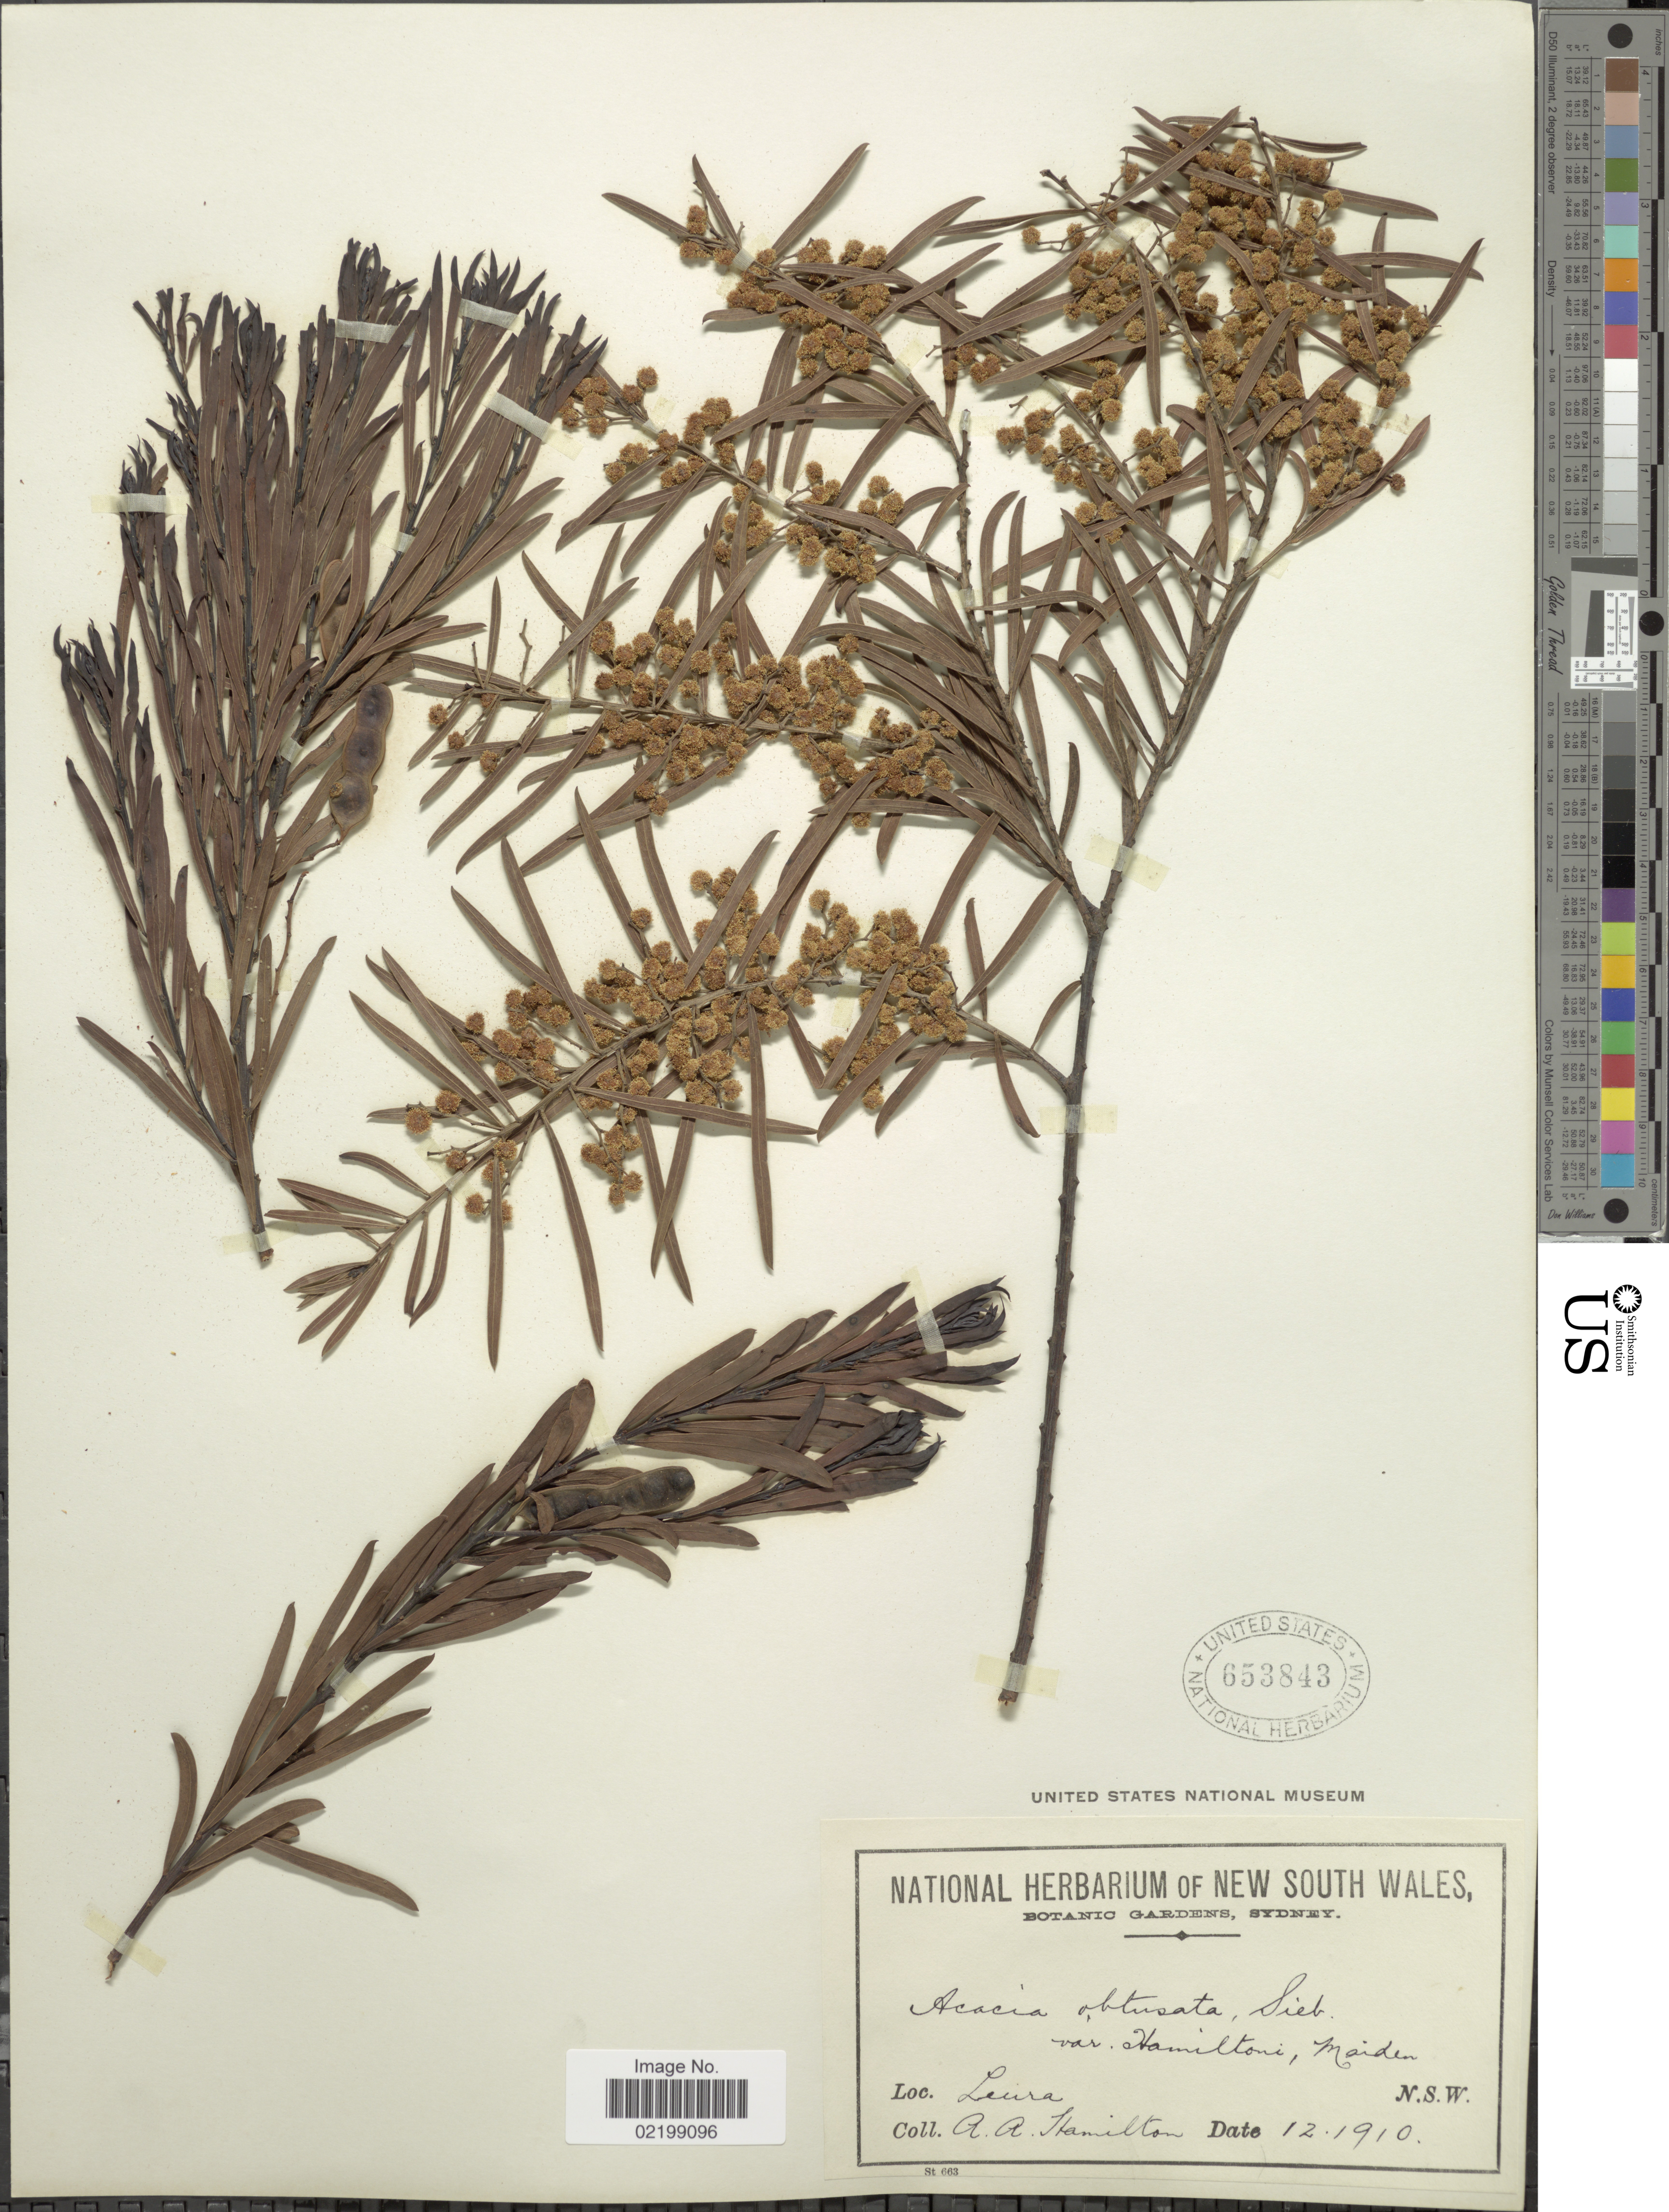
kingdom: Plantae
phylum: Tracheophyta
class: Magnoliopsida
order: Fabales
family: Fabaceae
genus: Acacia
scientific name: Acacia obtusata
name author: Sieber ex DC.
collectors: A. A. Hamilton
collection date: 1910-12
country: Australia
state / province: New South Wales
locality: Leura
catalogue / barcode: US 653843